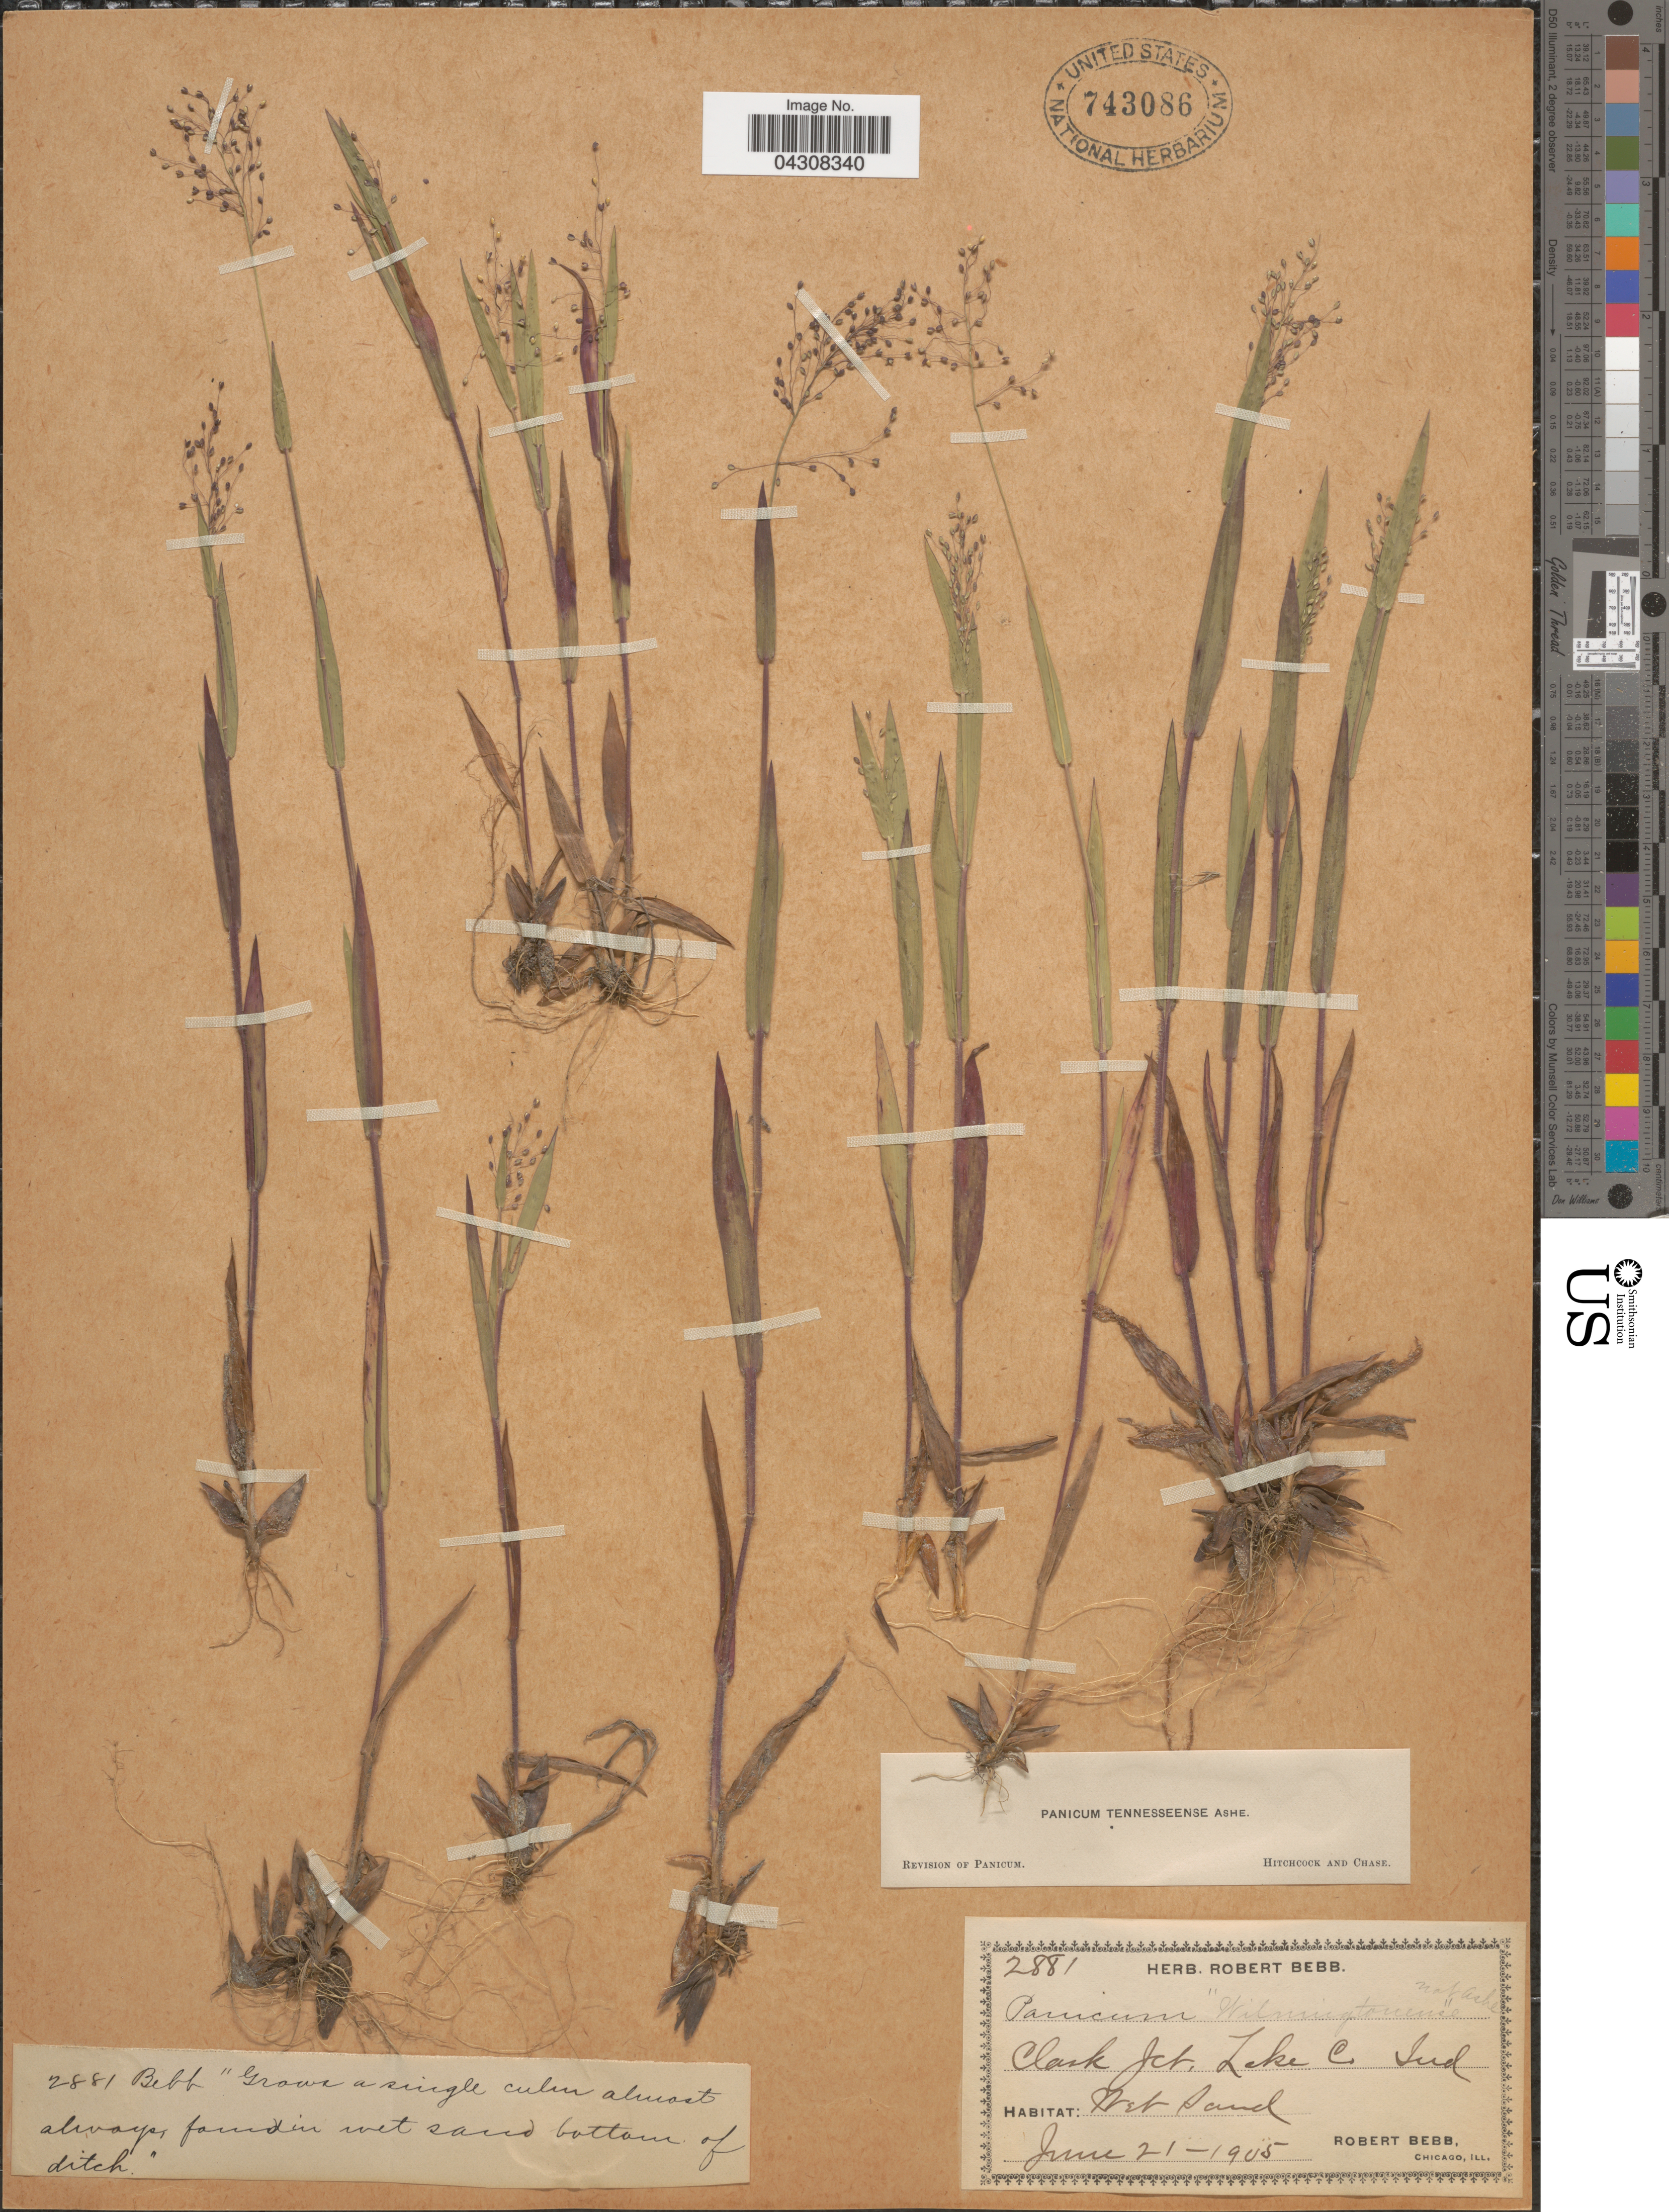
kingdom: Plantae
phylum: Tracheophyta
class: Liliopsida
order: Poales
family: Poaceae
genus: Dichanthelium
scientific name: Dichanthelium acuminatum var. acuminatum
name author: (Sw.) Gould & C.A. Clark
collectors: R. Bebb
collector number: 2881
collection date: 1905-06-21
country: United States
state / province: Indiana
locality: Clark Jct. Lake Co.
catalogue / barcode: US 743086